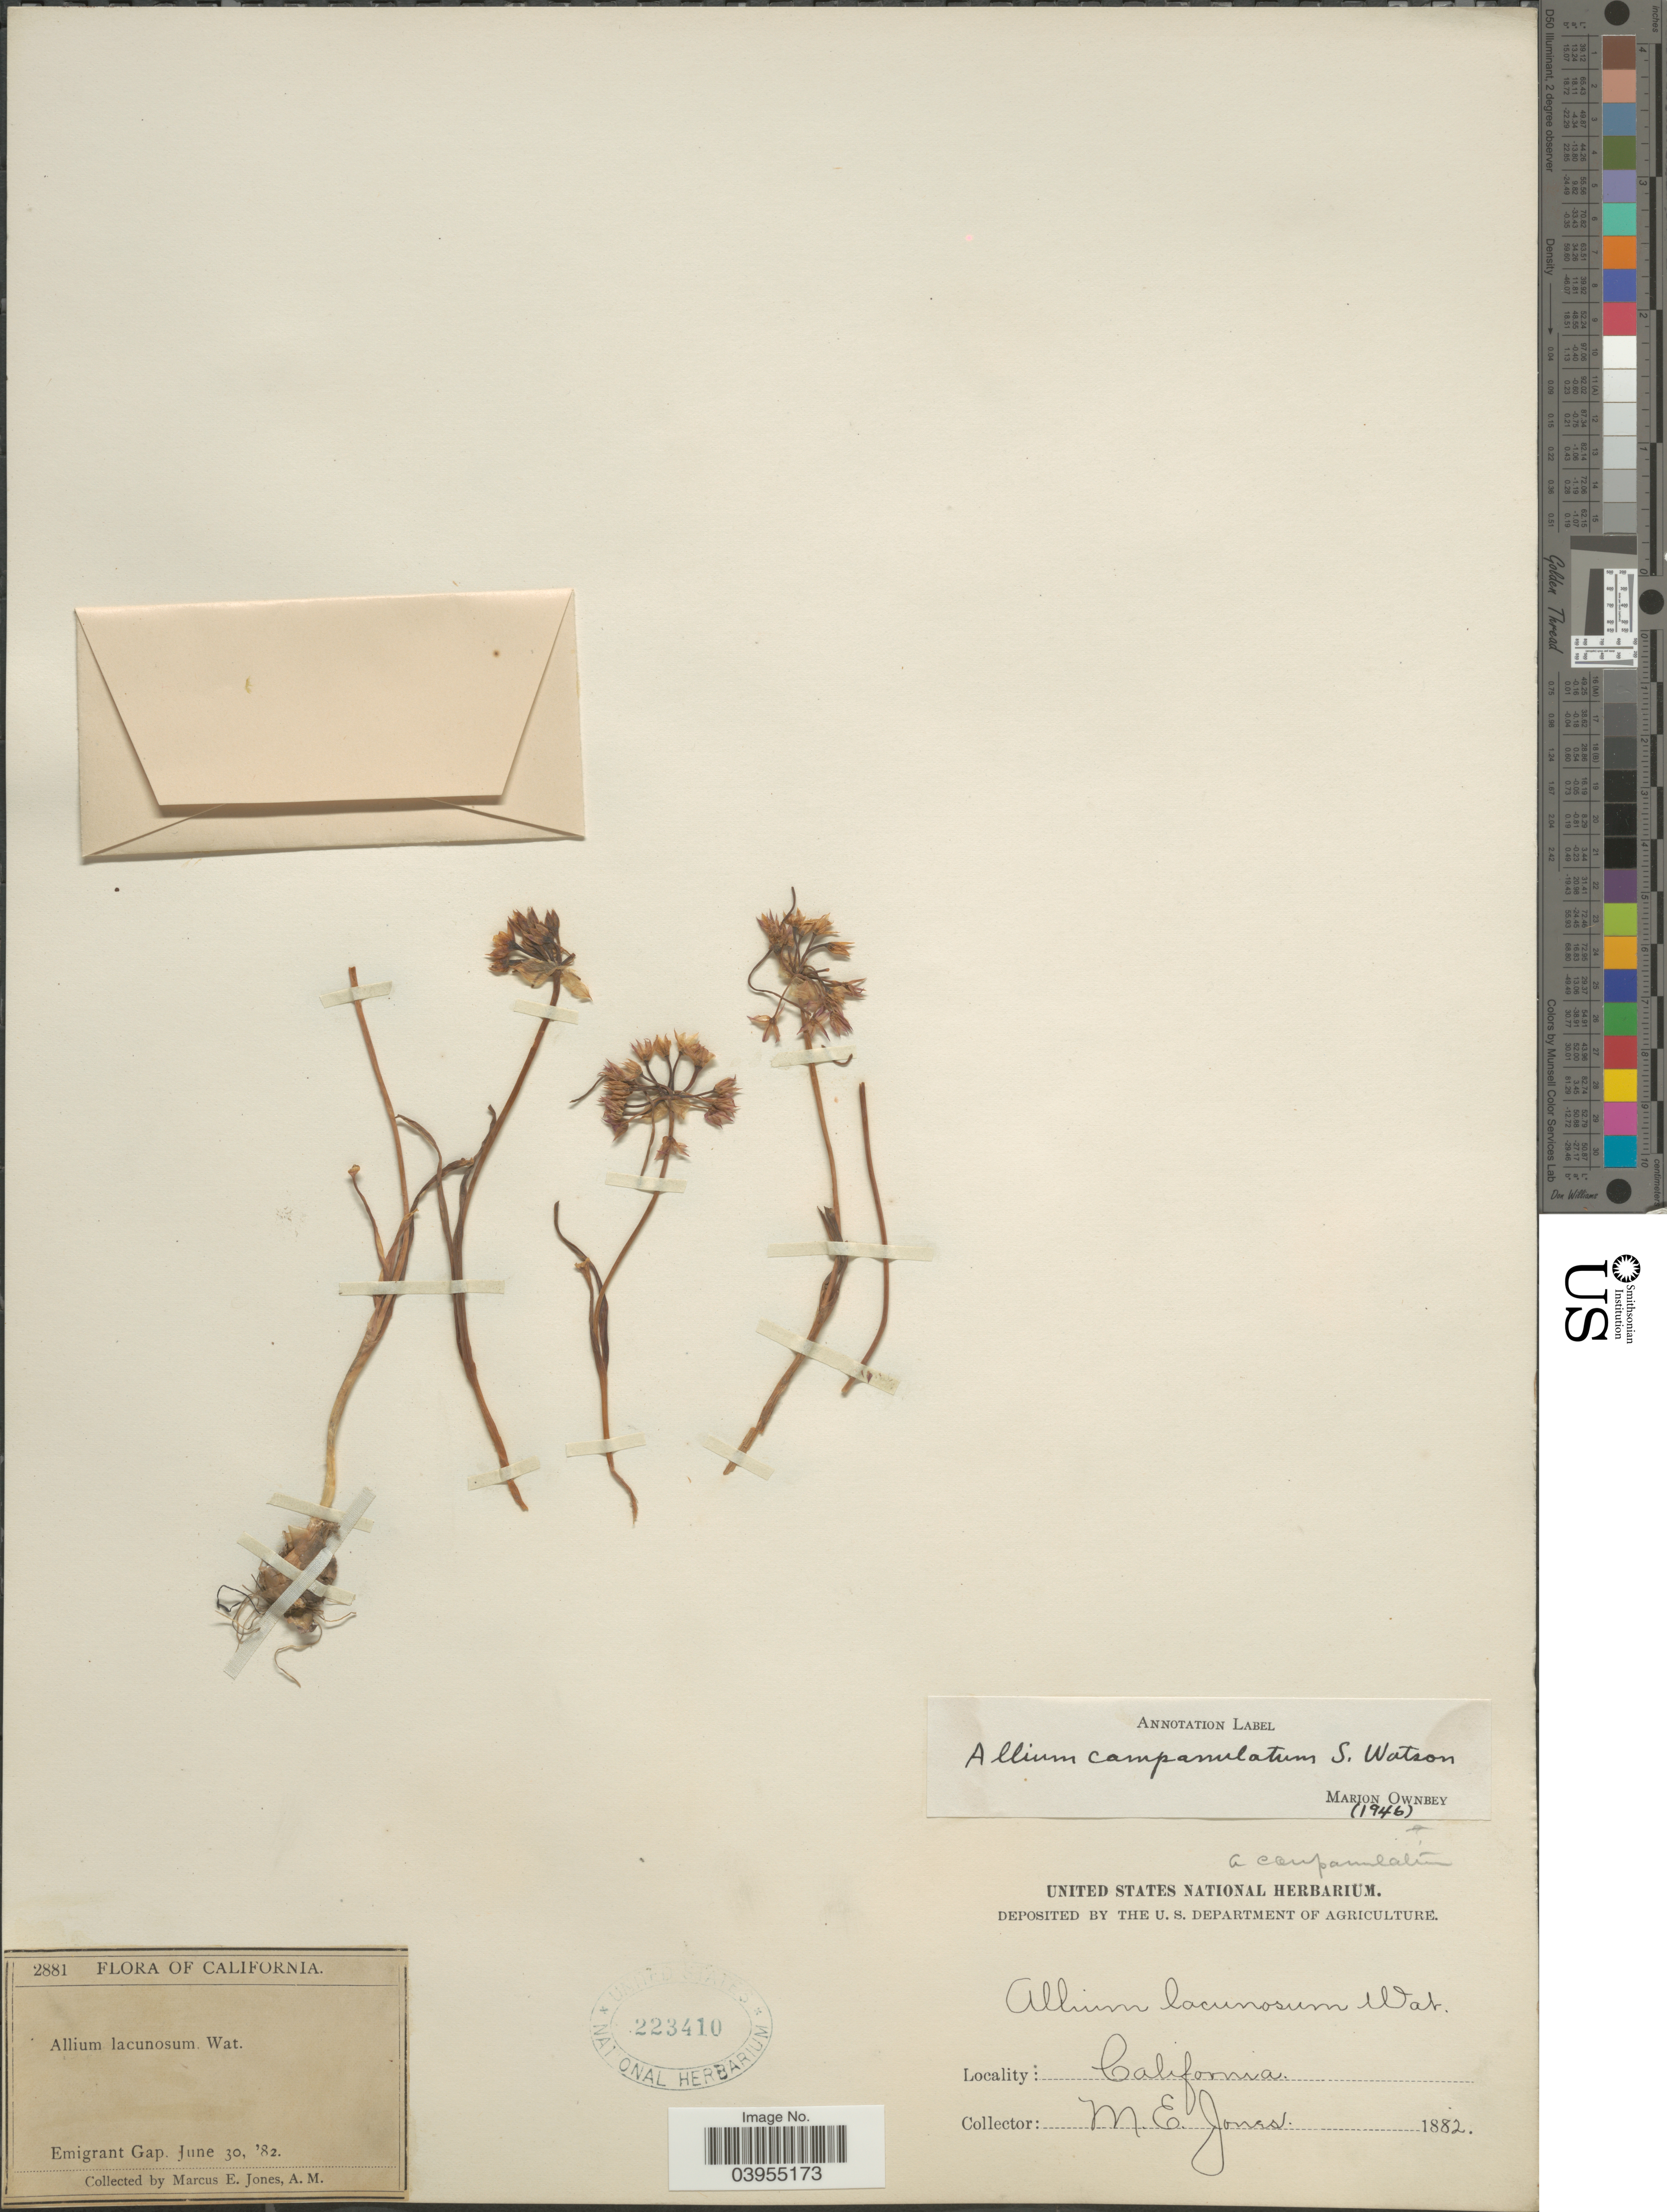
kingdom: Plantae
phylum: Tracheophyta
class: Liliopsida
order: Asparagales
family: Amaryllidaceae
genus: Allium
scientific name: Allium campanulatum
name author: S. Watson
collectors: M. E. Jones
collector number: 2881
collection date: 1882-06-30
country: United States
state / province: California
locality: Emigrant Gap.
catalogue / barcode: US 223410